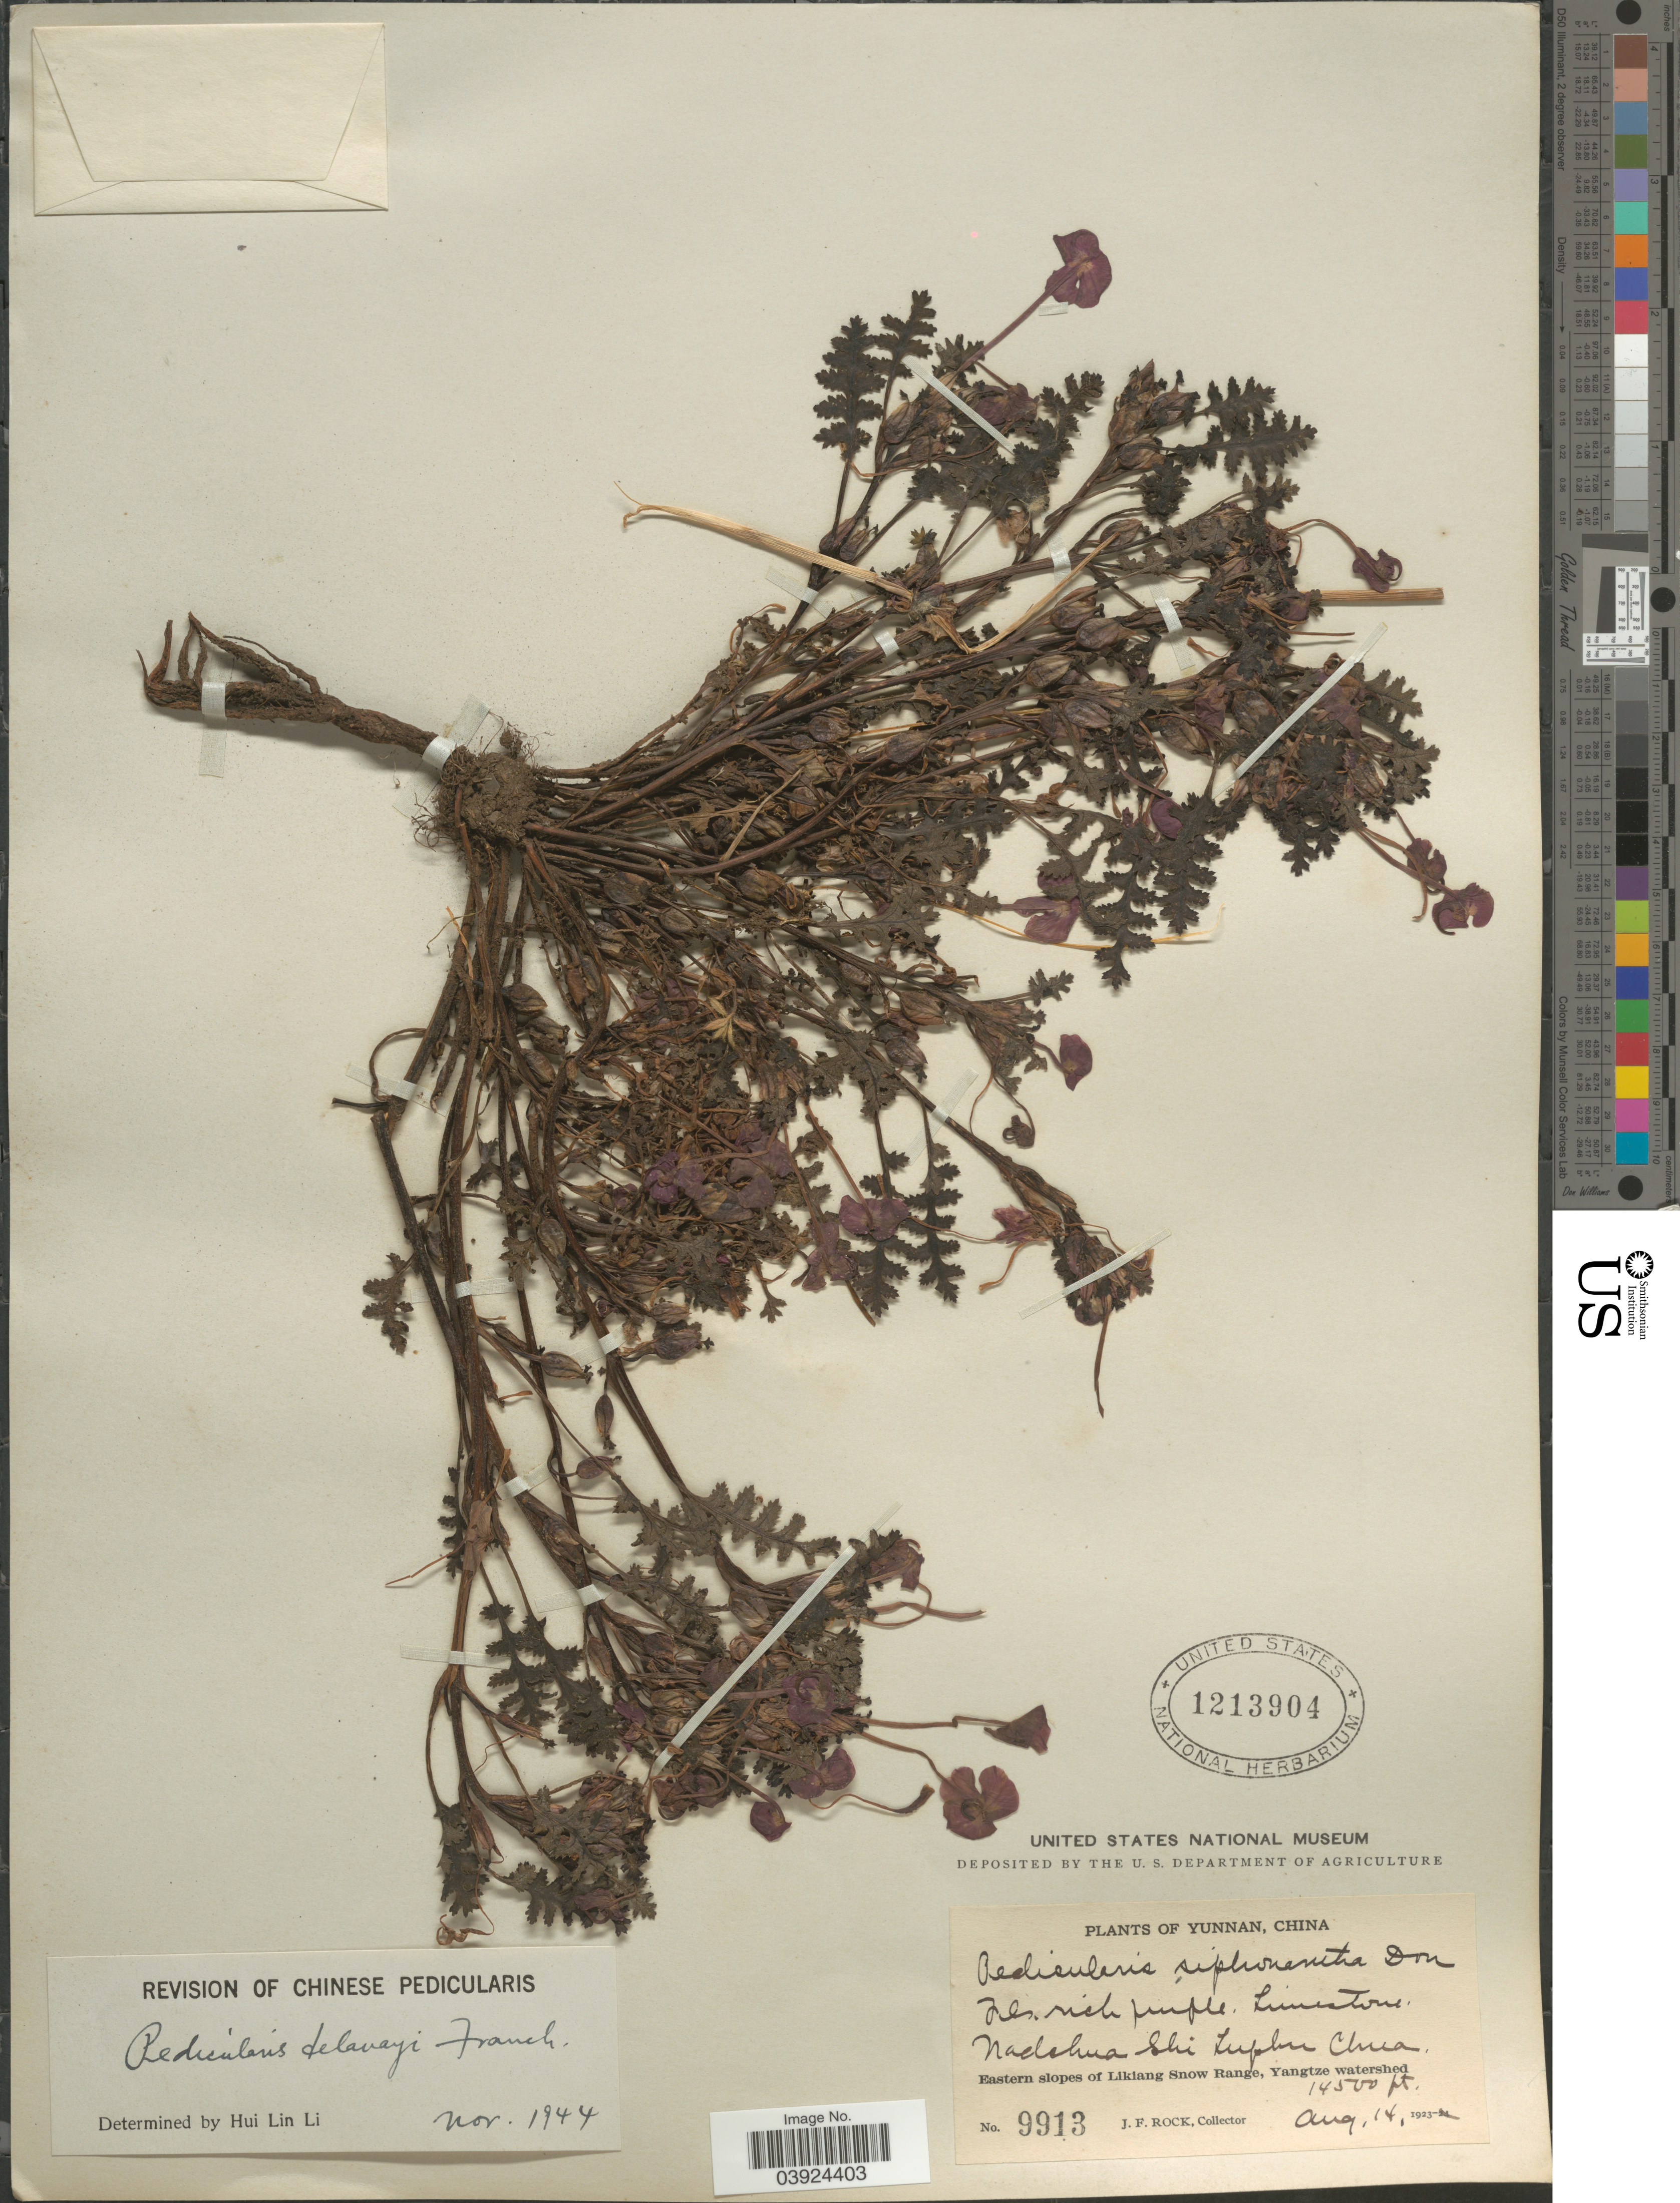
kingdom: Plantae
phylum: Tracheophyta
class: Magnoliopsida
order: Lamiales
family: Orobanchaceae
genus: Pedicularis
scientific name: Pedicularis delavayi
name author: Franch. ex Maxim.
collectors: J. Rock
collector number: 9913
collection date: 1923-08-14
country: China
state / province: Yunnan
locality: Nadchua [interpreted] Shi Luphu [interpreted] Chua. Eastern slopes of Likiang Snow Range, Yangtze watershed.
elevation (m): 4420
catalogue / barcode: US 1213904